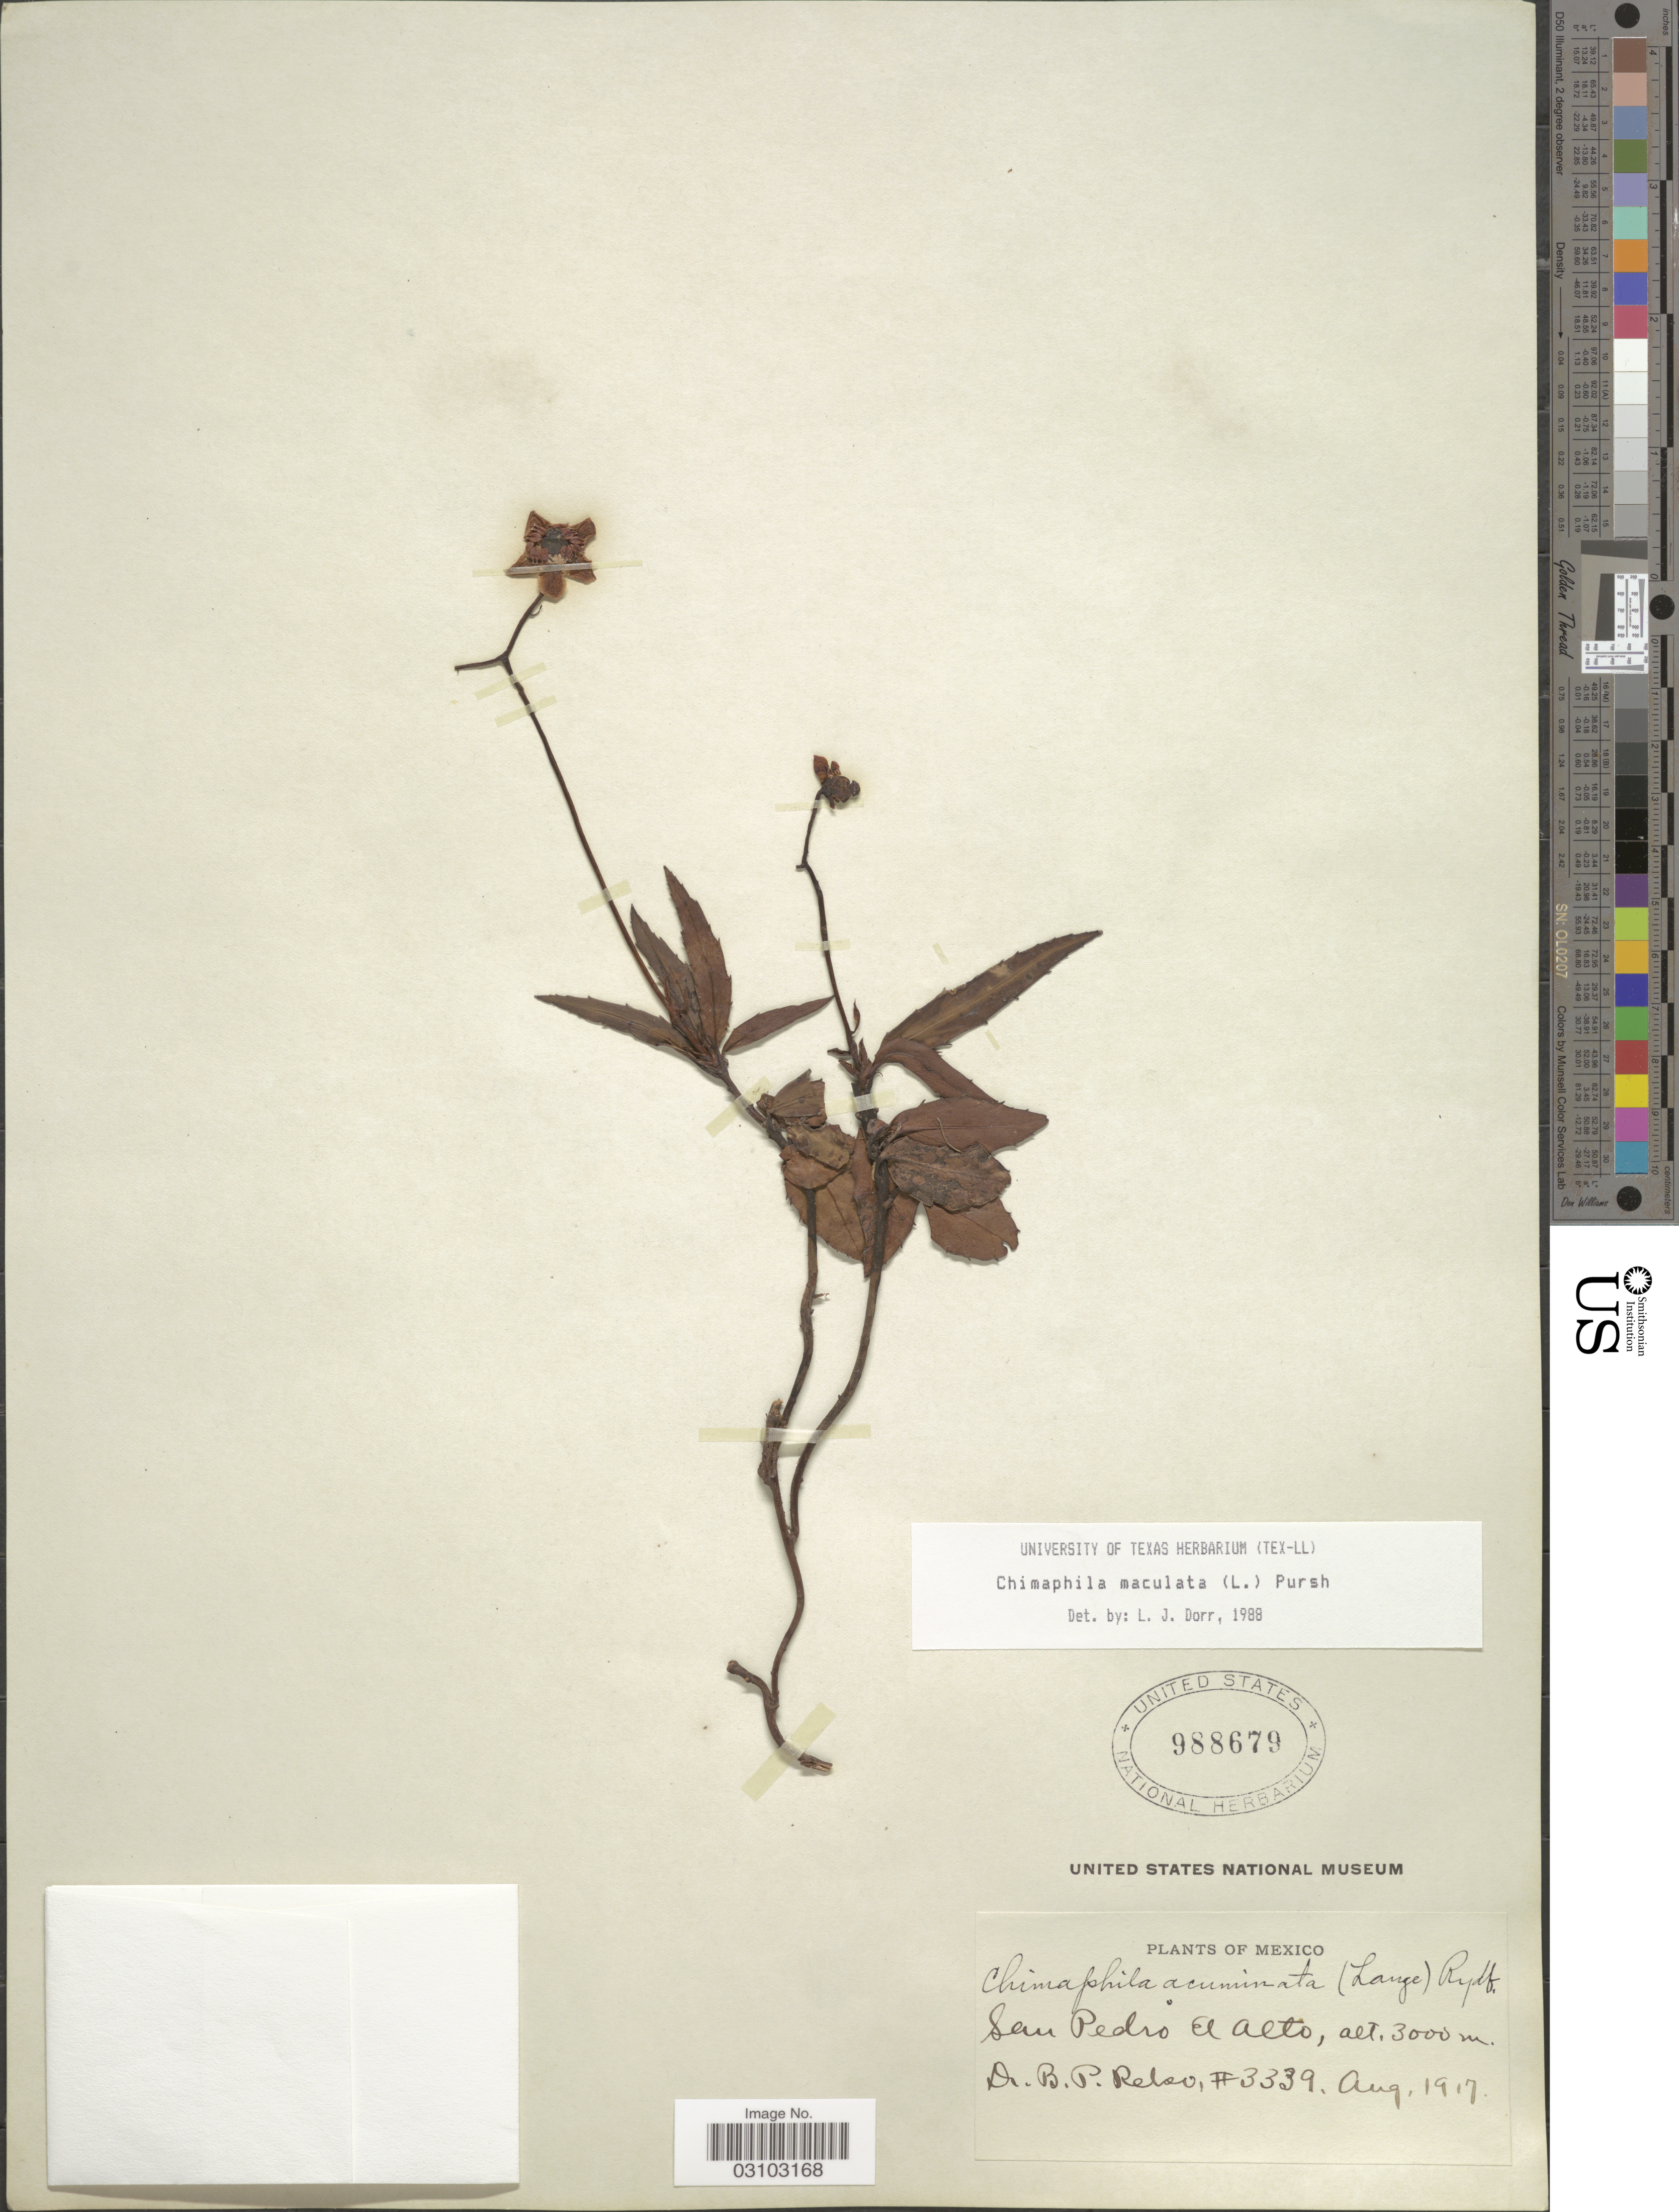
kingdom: Plantae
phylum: Tracheophyta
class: Magnoliopsida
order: Ericales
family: Ericaceae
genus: Chimaphila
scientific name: Chimaphila maculata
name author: (L.) Pursh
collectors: B. P. Reko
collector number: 3339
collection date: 1917-08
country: Mexico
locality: San Pedro El Alto.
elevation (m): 3000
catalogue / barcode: US 988679